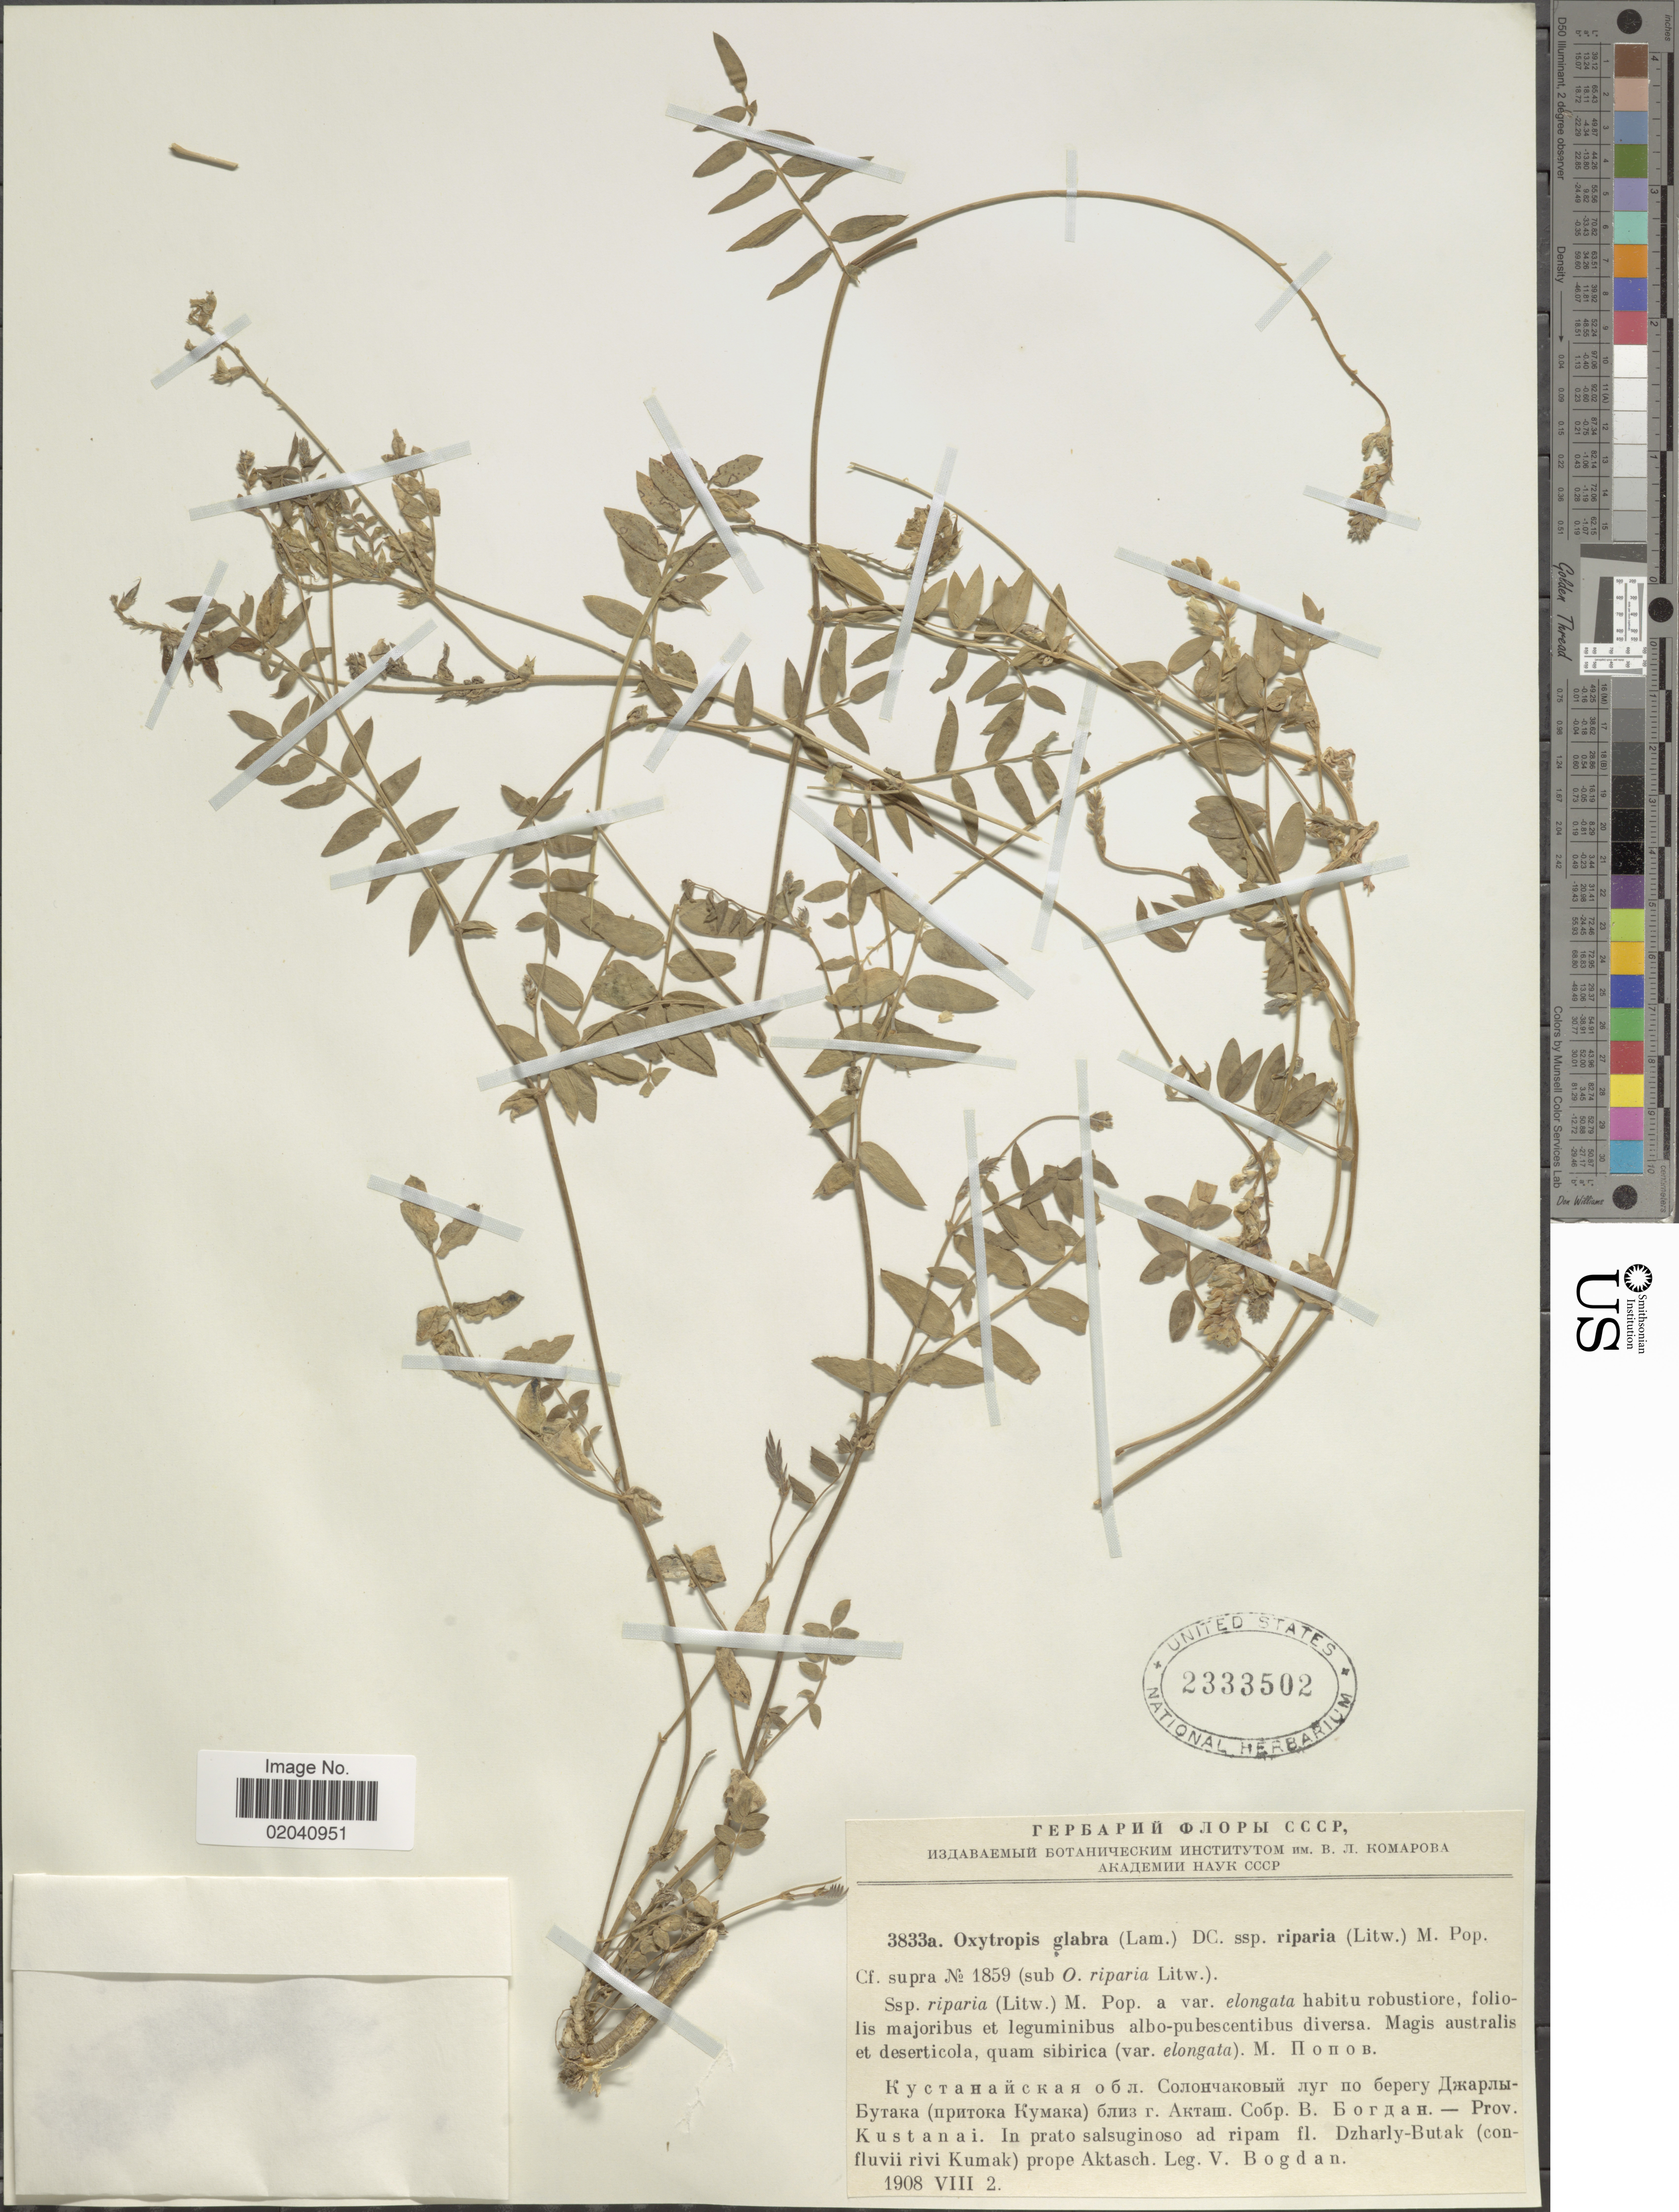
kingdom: Plantae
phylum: Tracheophyta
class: Magnoliopsida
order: Fabales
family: Fabaceae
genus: Oxytropis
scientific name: Oxytropis glabra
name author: DC.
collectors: V. Bogdan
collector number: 3833a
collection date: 1908-08-02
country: Kazakhstan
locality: Prov. Kustanai, in prato salsuginoso ad ripam fl. Dzharly-Butak (confluvii rivi Kumak) prope Aktasch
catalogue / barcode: US 2333502